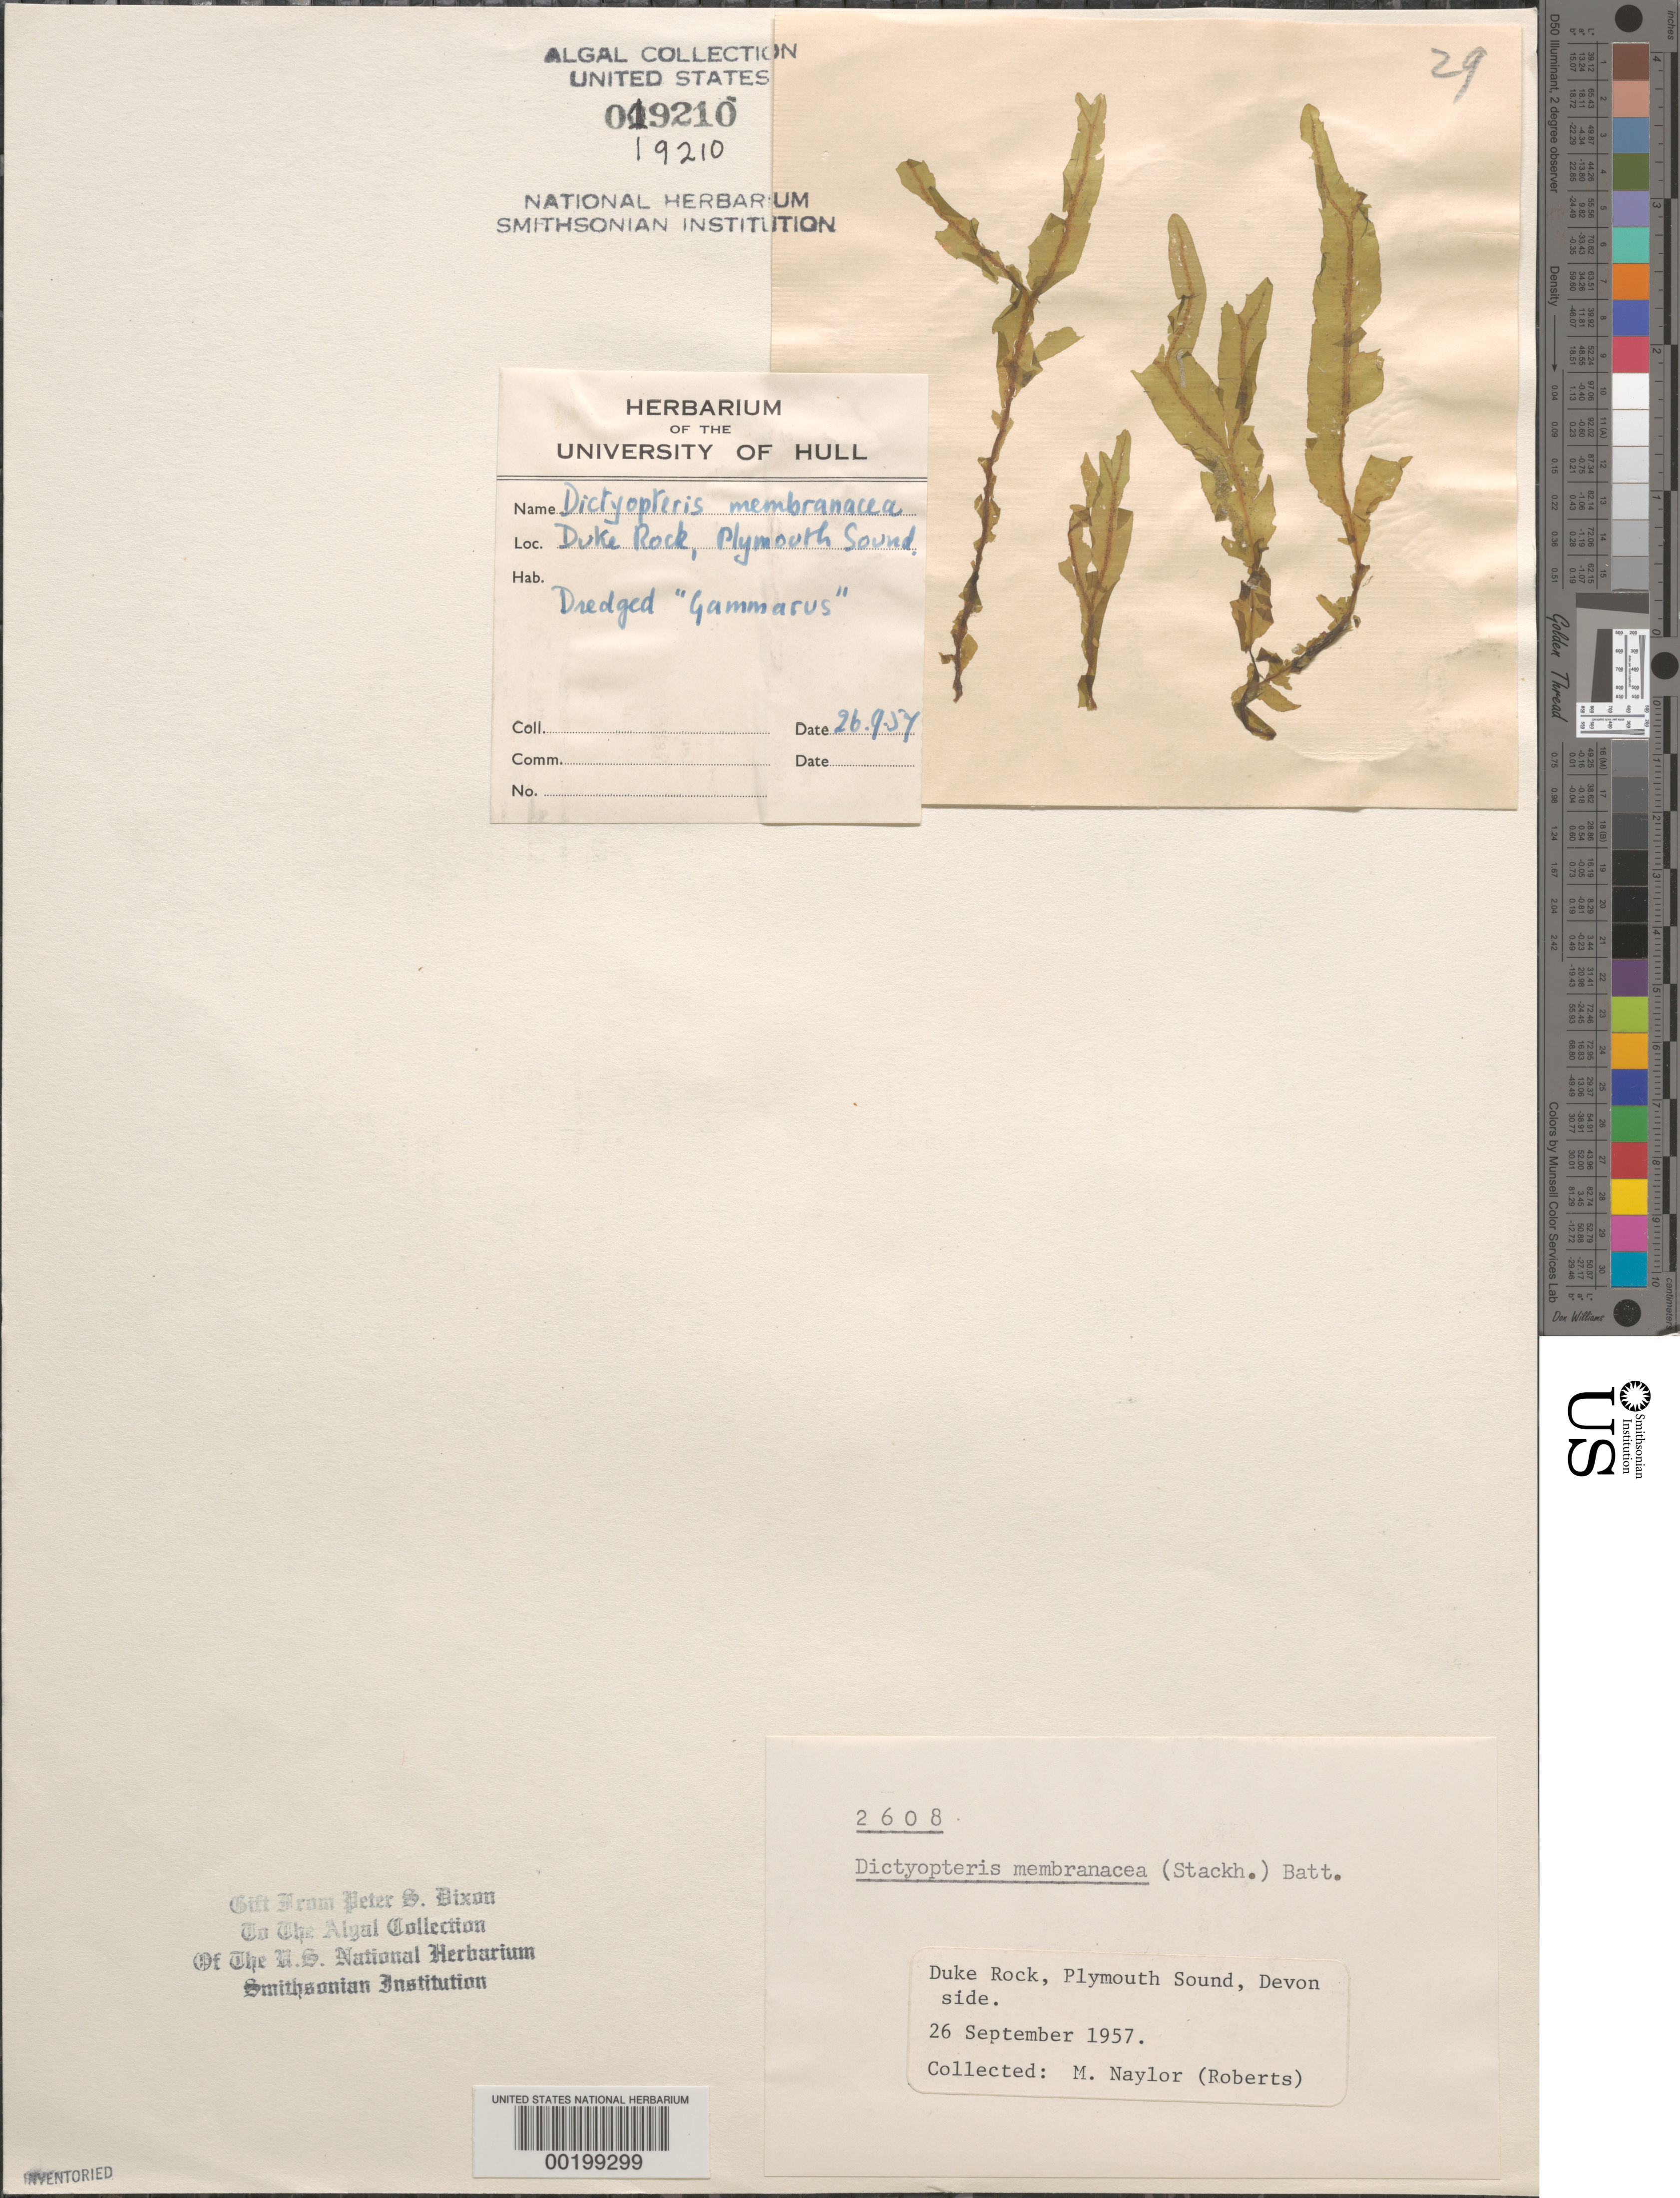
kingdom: Chromista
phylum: Ochrophyta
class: Phaeophyceae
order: Dictyotales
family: Dictyotaceae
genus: Dictyopteris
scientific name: Dictyopteris polypodioides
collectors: M. Roberts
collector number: PSD 2608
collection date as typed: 26 Sep 1957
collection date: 1957-09-26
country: United Kingdom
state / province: England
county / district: Devon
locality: Duke Rock, Plymouth Sound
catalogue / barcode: US 19210